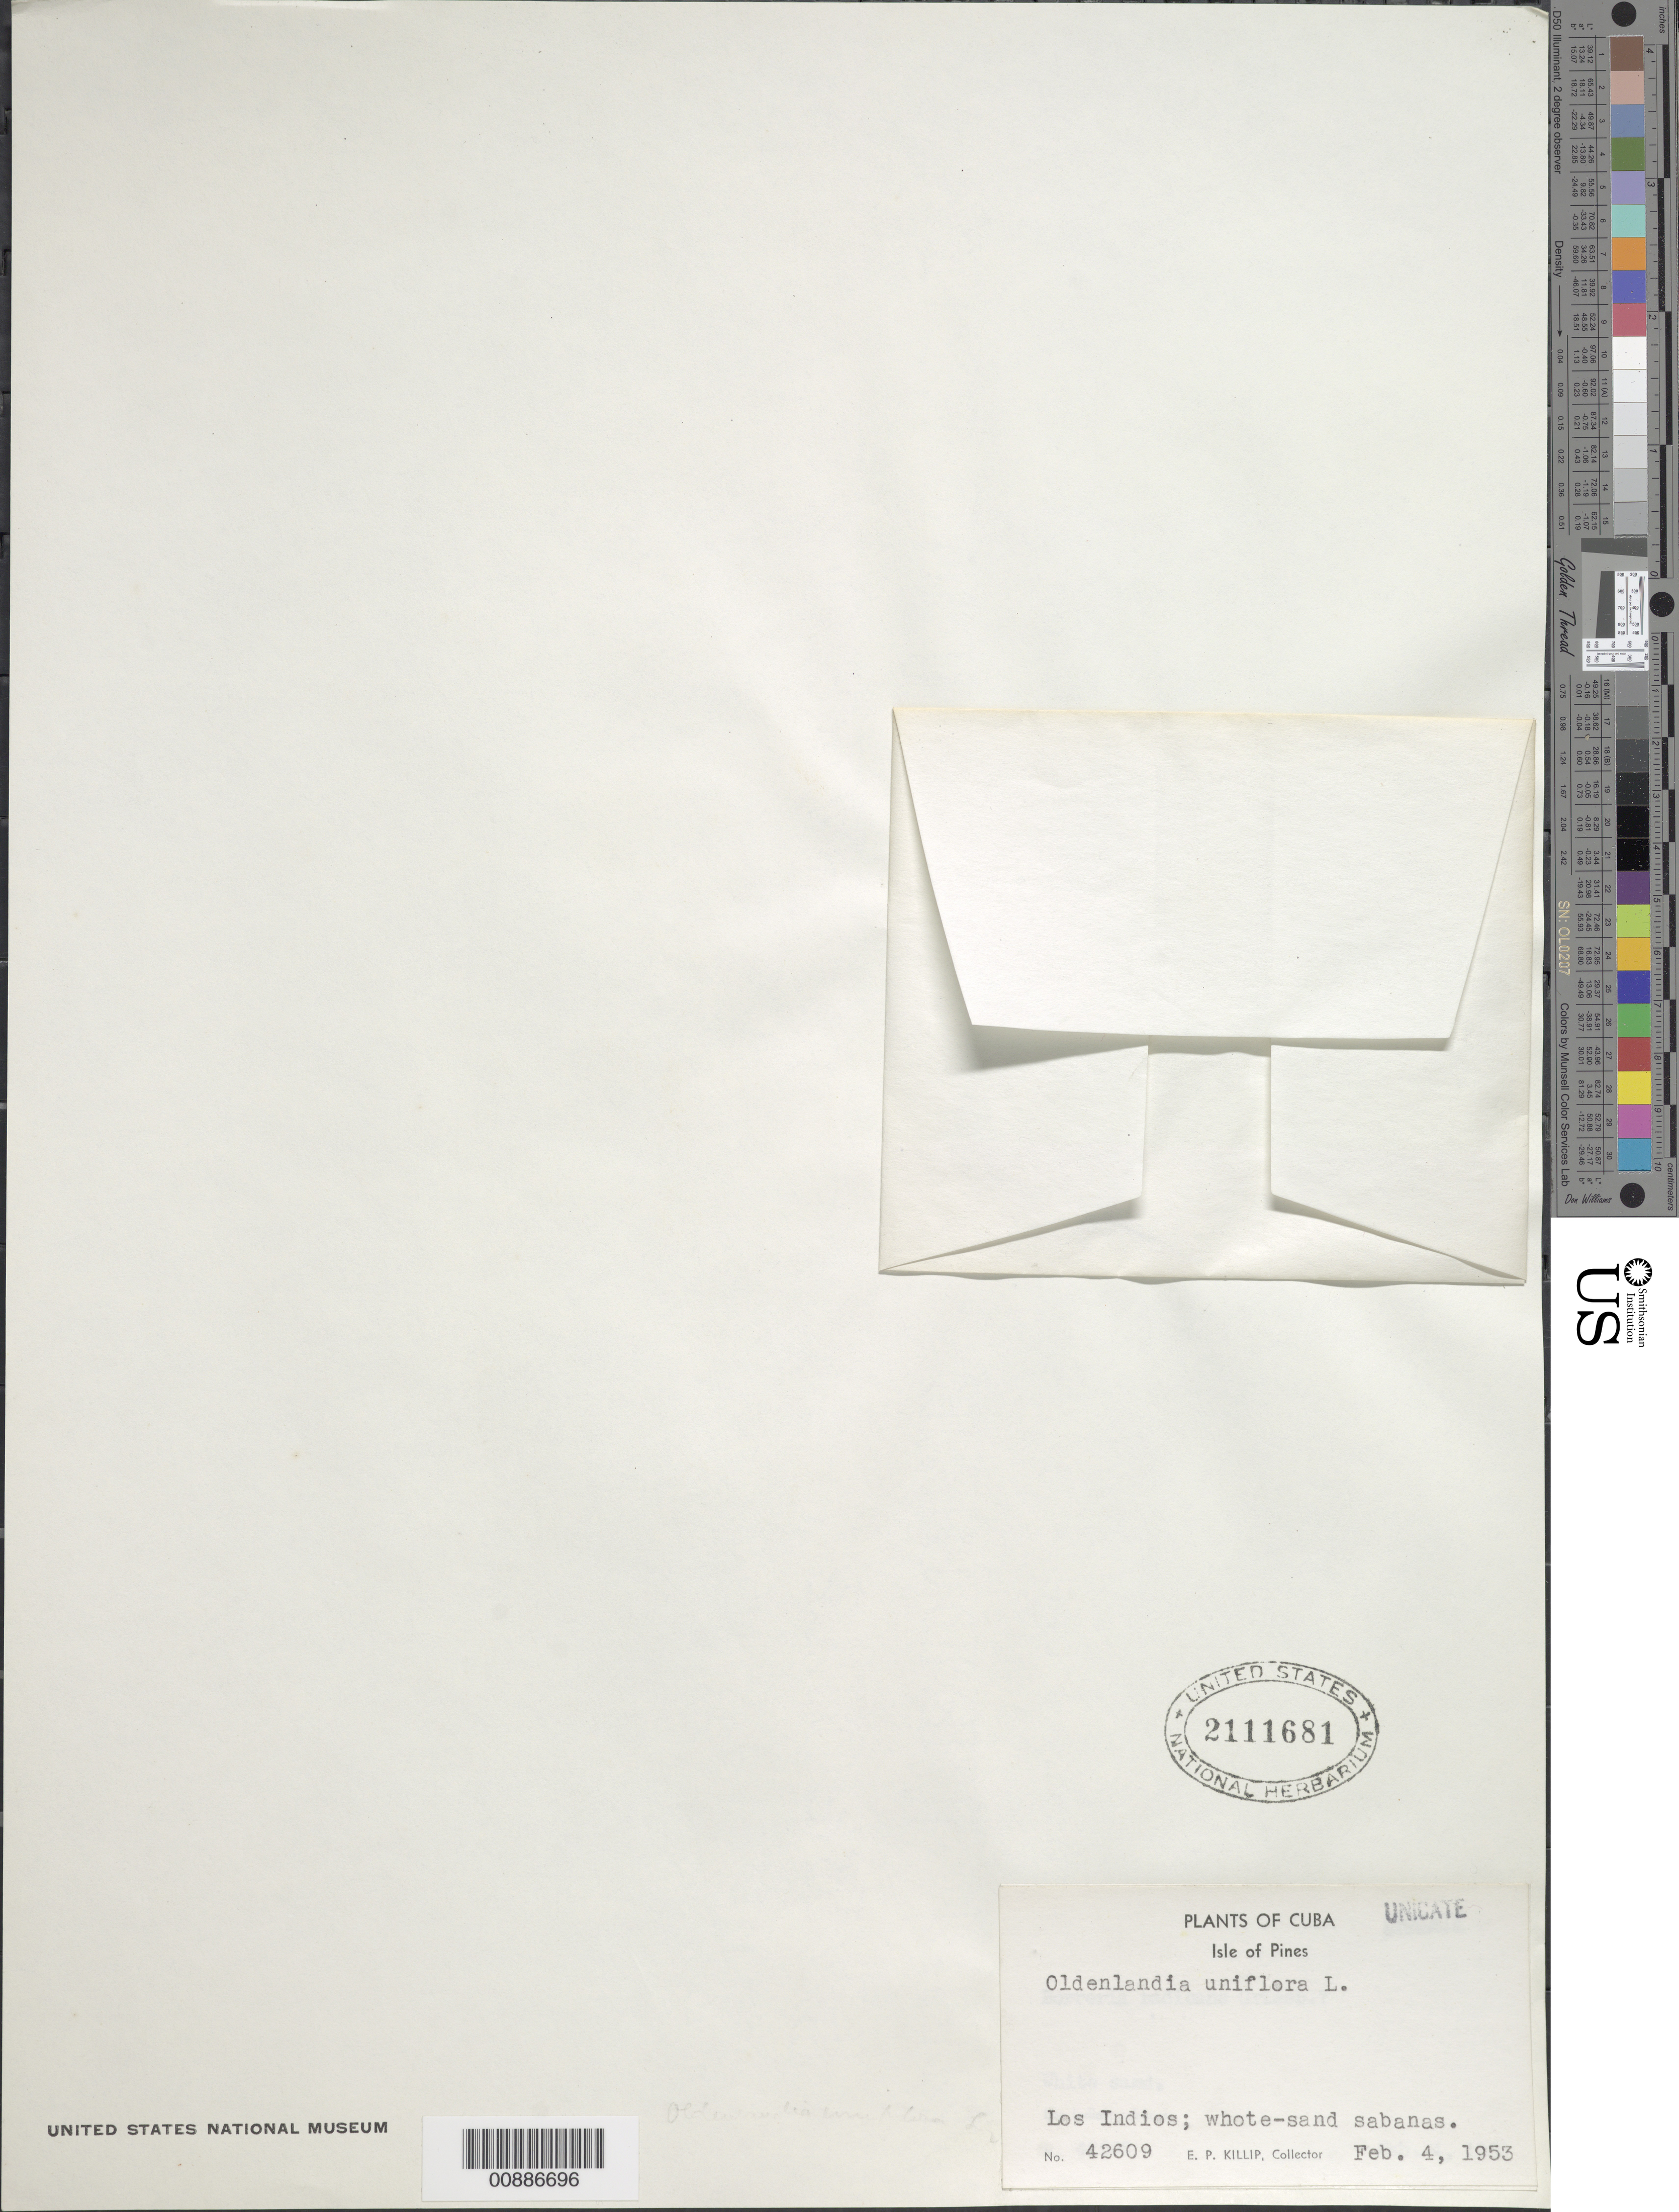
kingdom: Plantae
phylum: Tracheophyta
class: Magnoliopsida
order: Gentianales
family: Rubiaceae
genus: Oldenlandia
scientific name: Oldenlandia uniflora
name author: L.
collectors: E. P. Killip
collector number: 42609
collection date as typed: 04 Feb 1953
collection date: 1953-02-04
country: Cuba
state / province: Isla de La Juventud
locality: Los Indios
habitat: White-sand savanas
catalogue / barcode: US 2111681